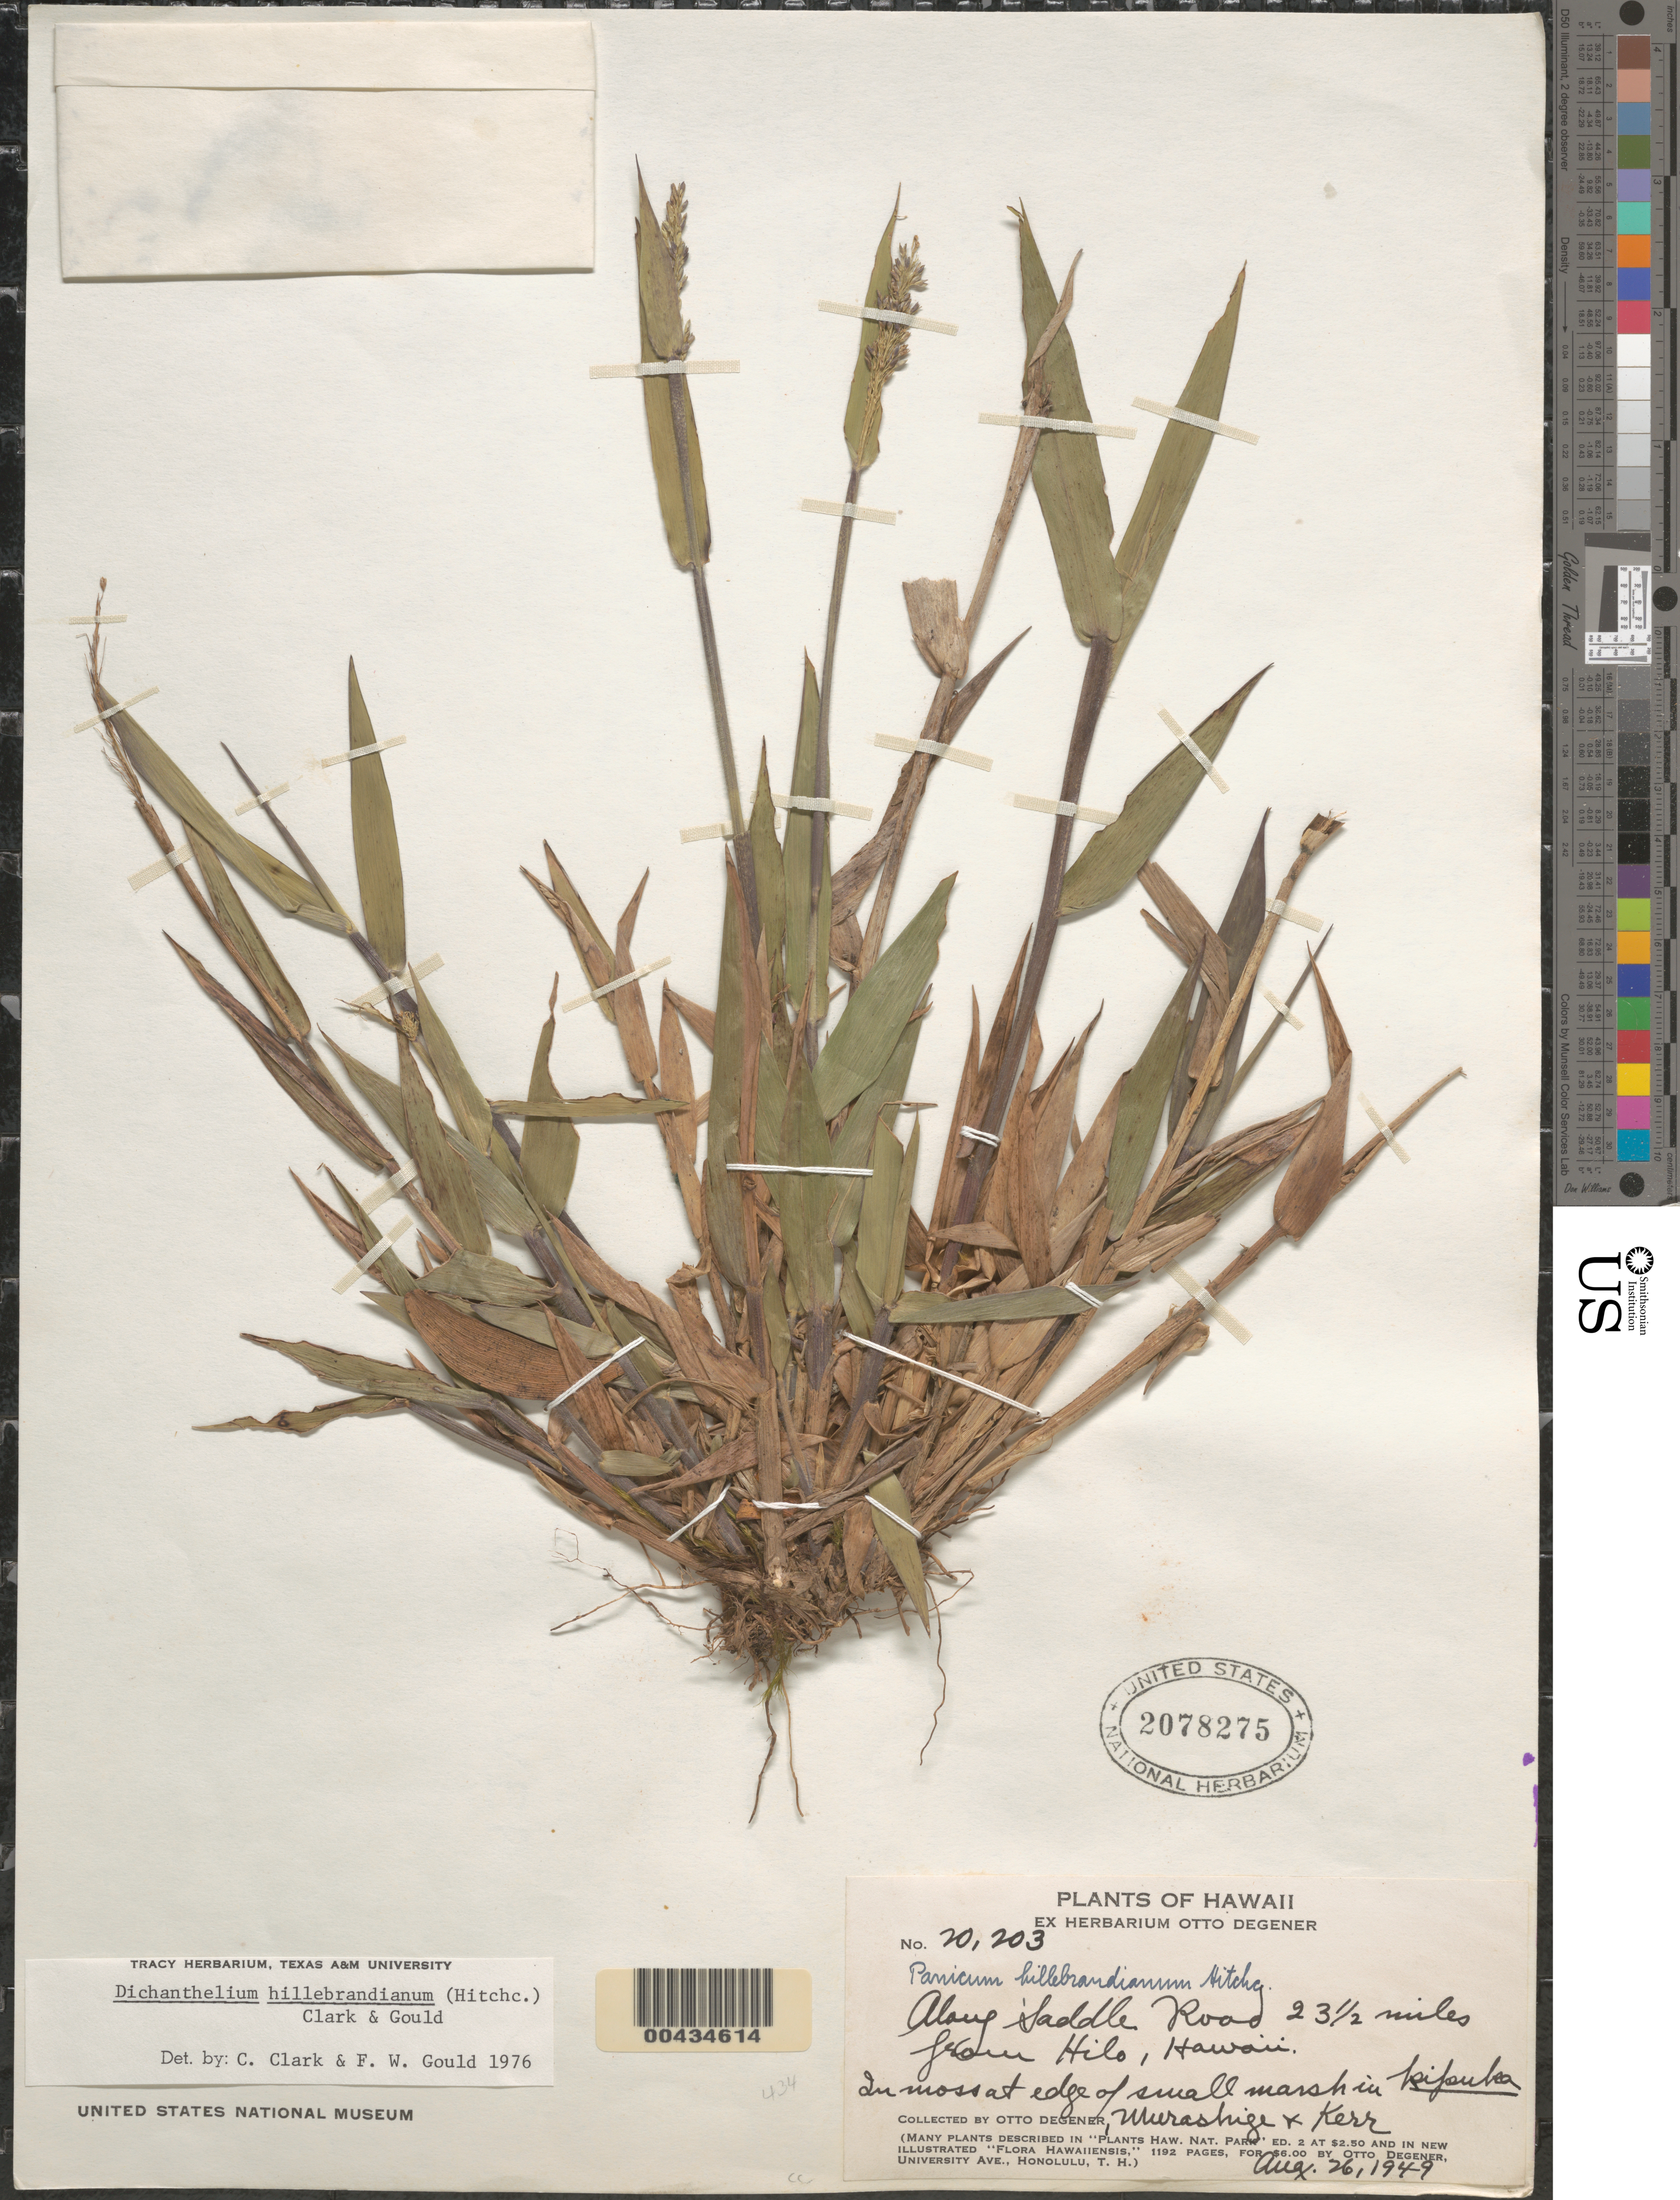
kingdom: Plantae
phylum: Tracheophyta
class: Liliopsida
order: Poales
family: Poaceae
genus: Dichanthelium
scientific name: Dichanthelium hillebrandianum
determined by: Clark, C. A.; Gould, F. W.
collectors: O. Degener, T. Murashige & Kerr, --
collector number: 20203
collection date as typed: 26 Aug 1949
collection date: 1949-08-26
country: United States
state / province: Hawaii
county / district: Hawaii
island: Hawaii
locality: along Saddle Road 23 1/2 mi from Hilo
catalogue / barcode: US 2078275